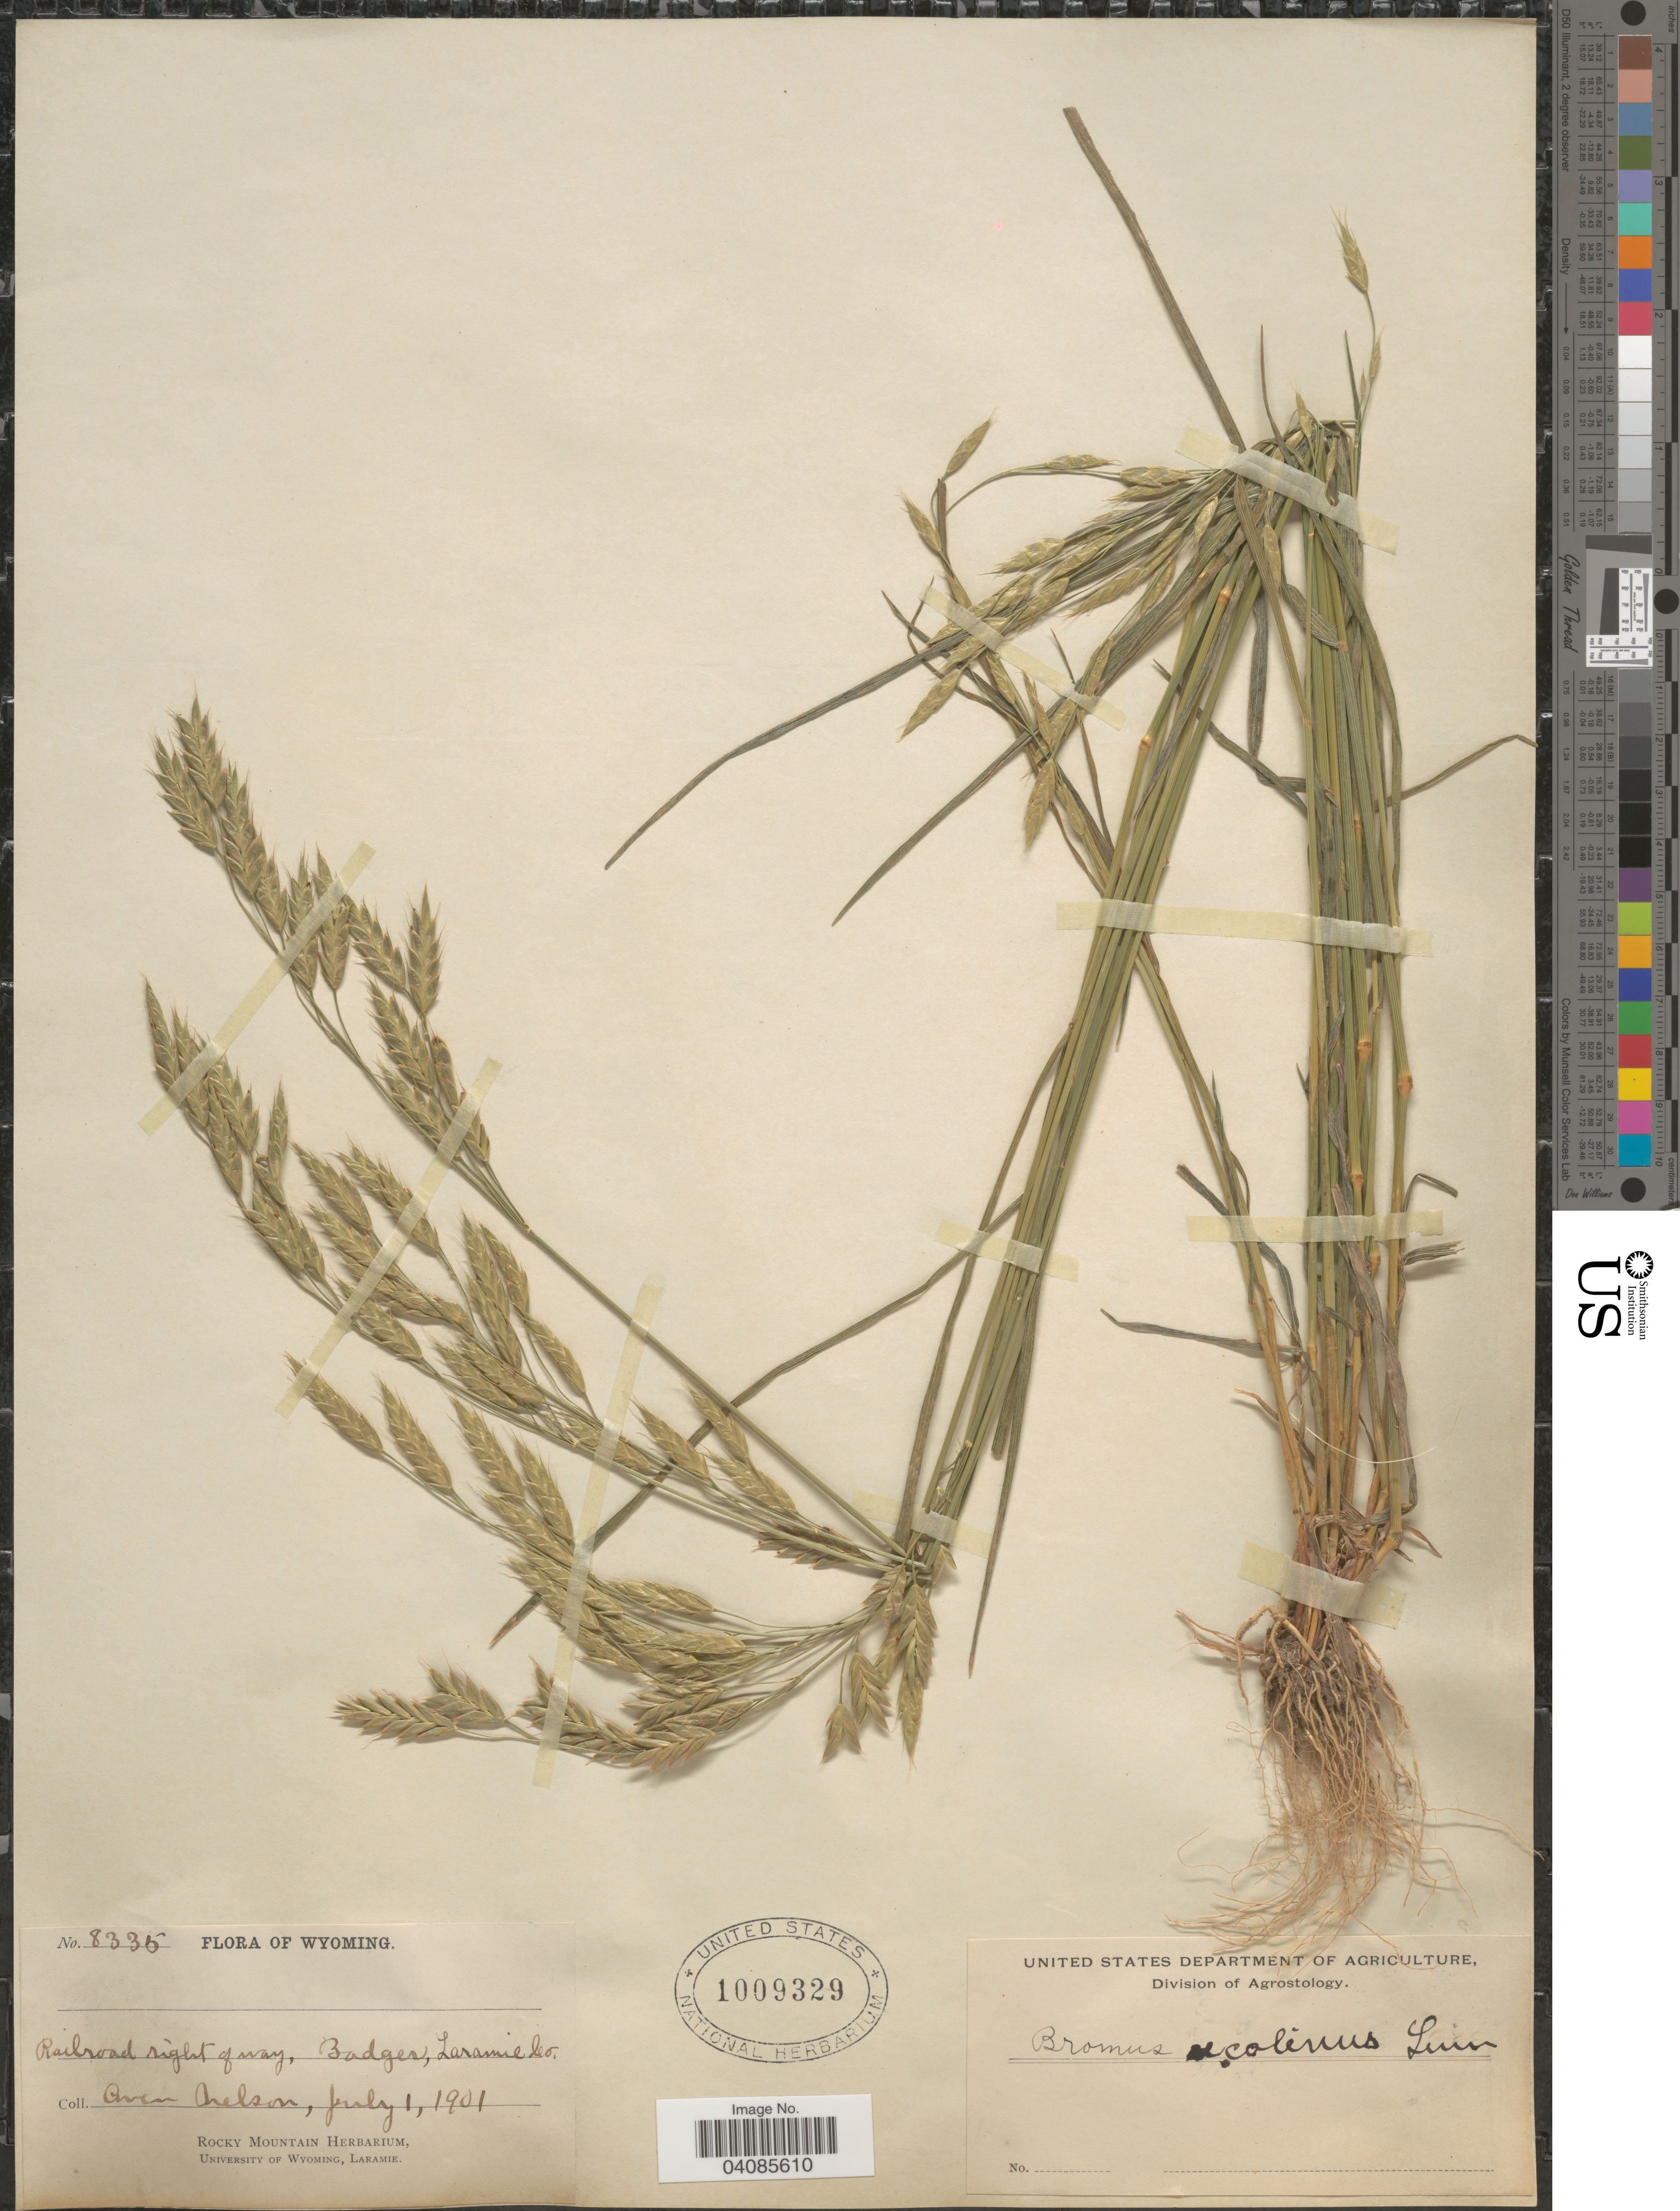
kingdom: Plantae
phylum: Tracheophyta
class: Liliopsida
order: Poales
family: Poaceae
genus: Bromus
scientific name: Bromus sitchensis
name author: Trin. in Bong.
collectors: A. Nelson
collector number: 8335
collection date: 1901-07-01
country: United States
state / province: Wyoming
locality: Railroad right of way, Badger, Laramie Co.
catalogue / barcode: US 1009329